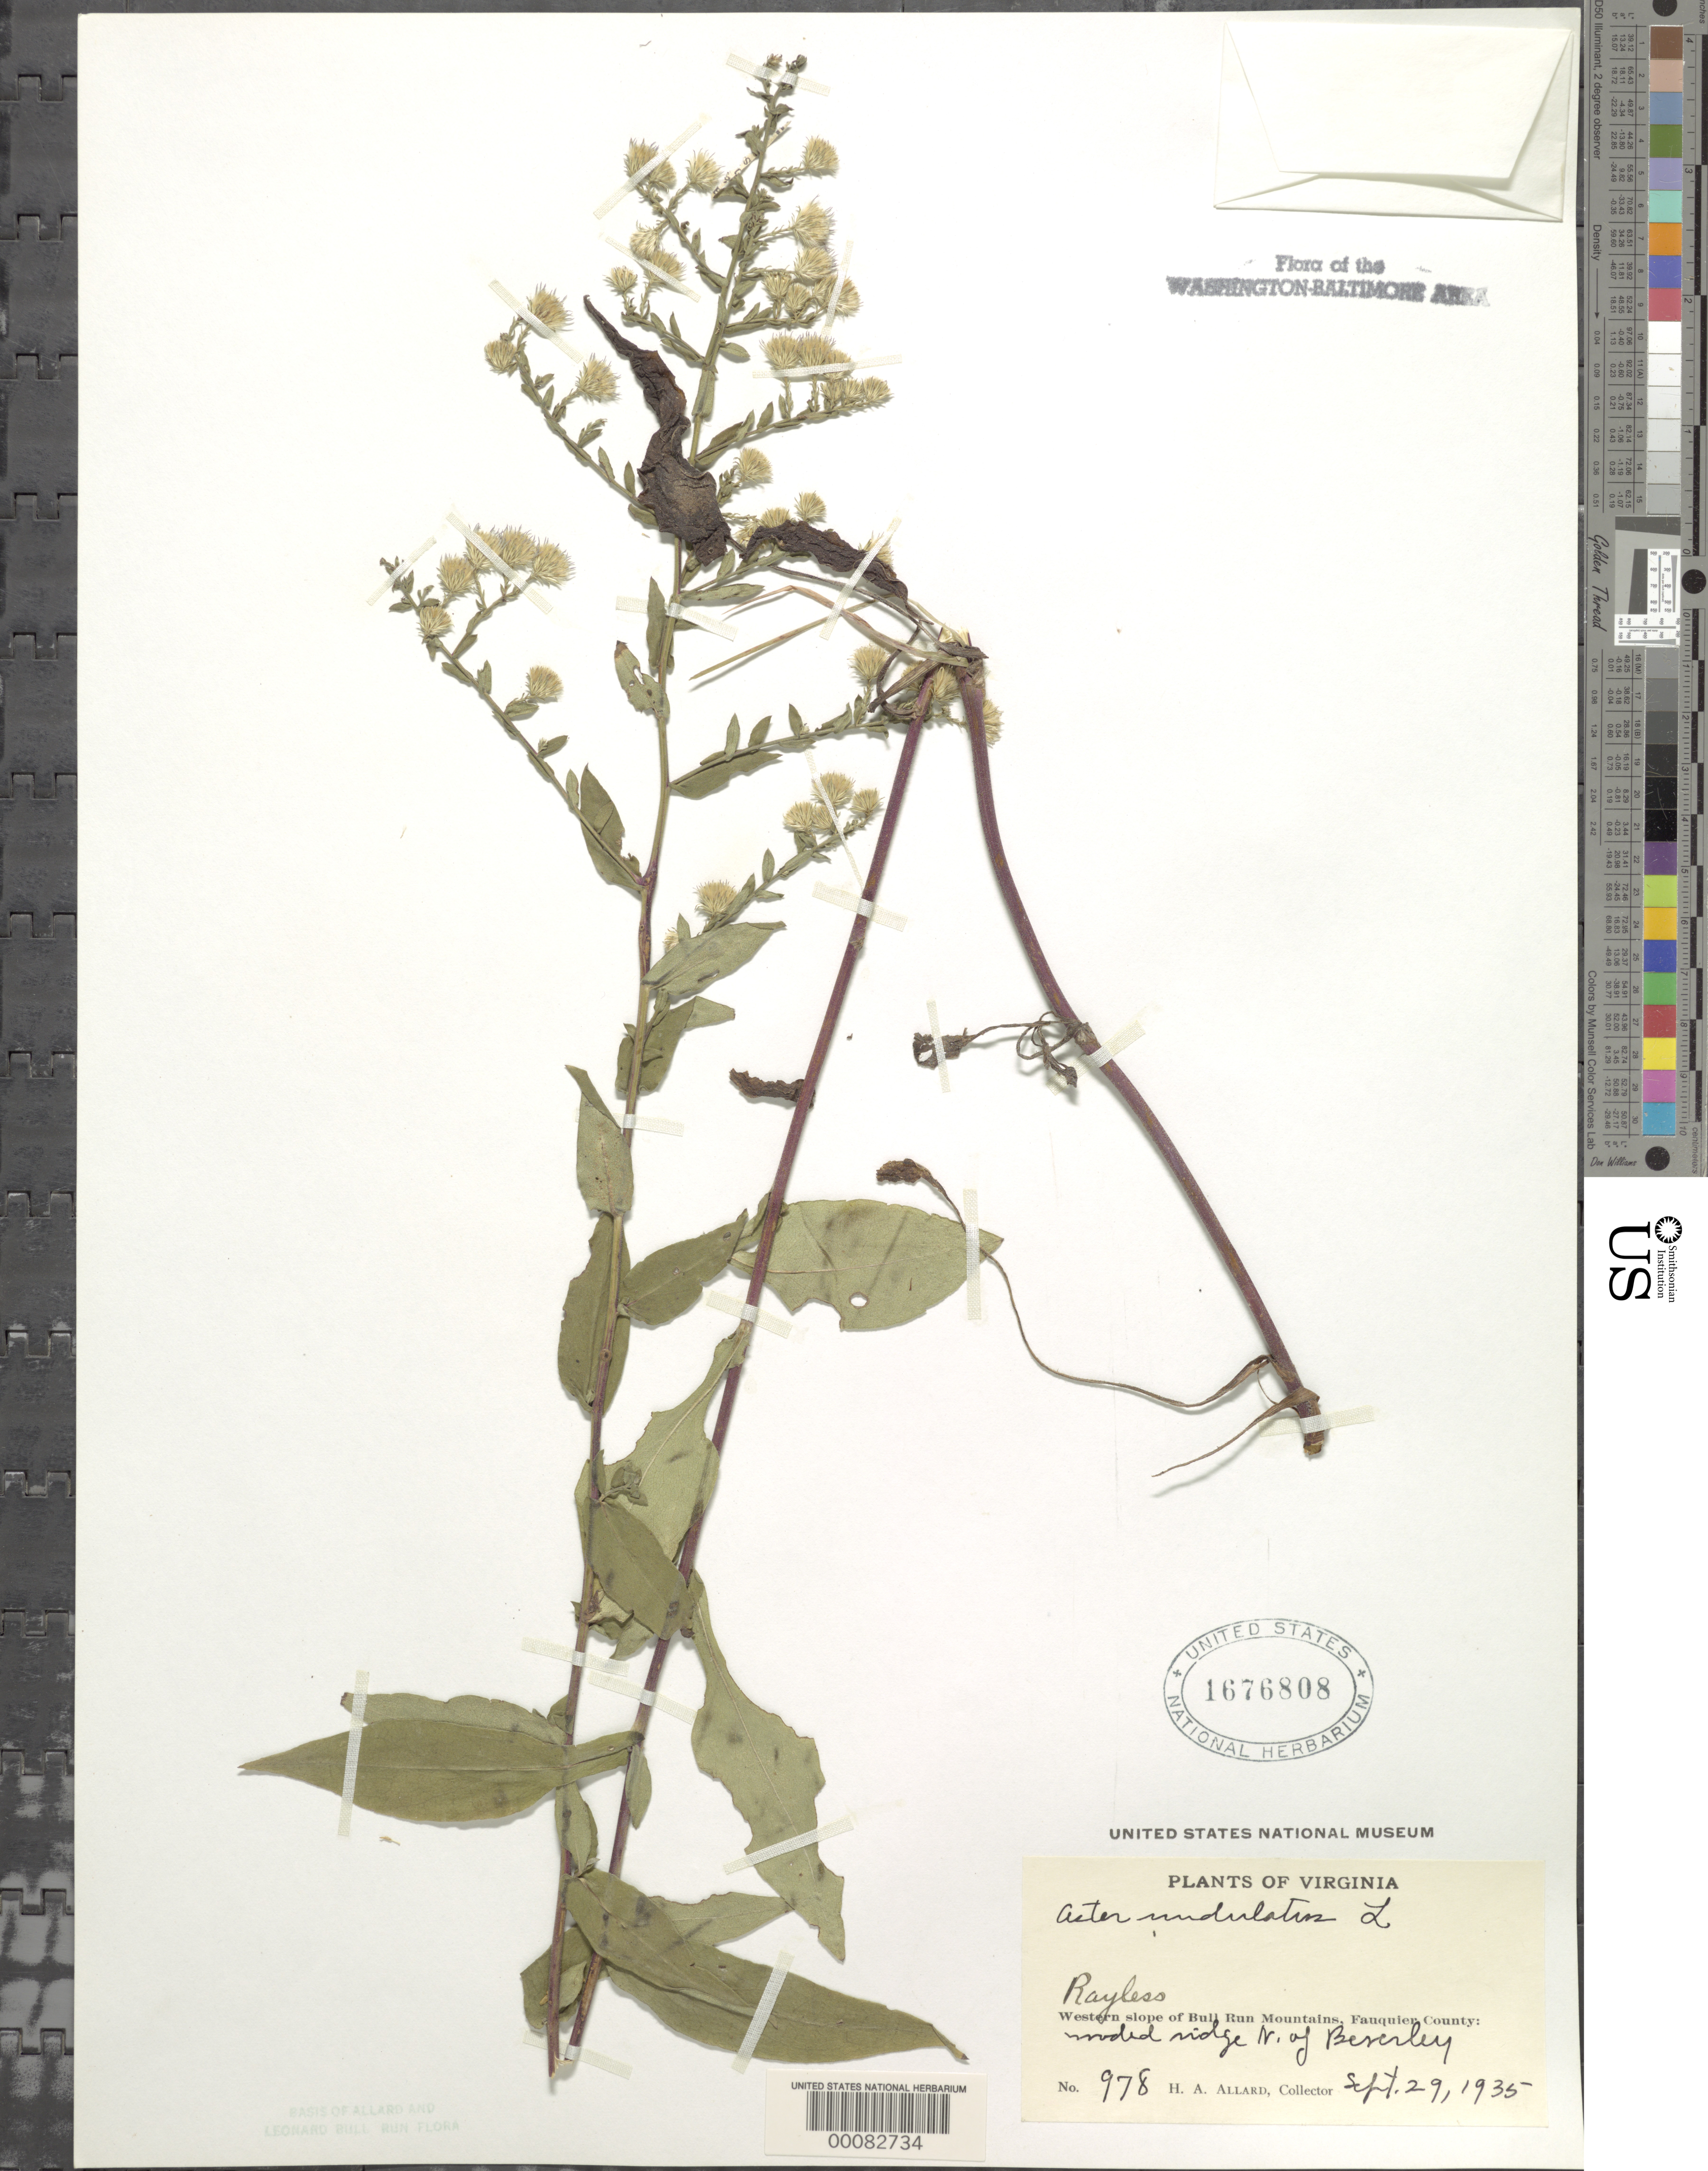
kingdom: Plantae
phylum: Tracheophyta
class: Magnoliopsida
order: Asterales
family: Asteraceae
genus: Symphyotrichum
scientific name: Symphyotrichum undulatum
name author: (L.) G.L. Nesom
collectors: H. A. Allard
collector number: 978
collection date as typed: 29 Sep 1935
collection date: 1935-09-29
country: United States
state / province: Virginia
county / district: Fauquier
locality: North of Beverley western slope of Bull Run Mountains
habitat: Wooded ridge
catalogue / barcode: US 1676808